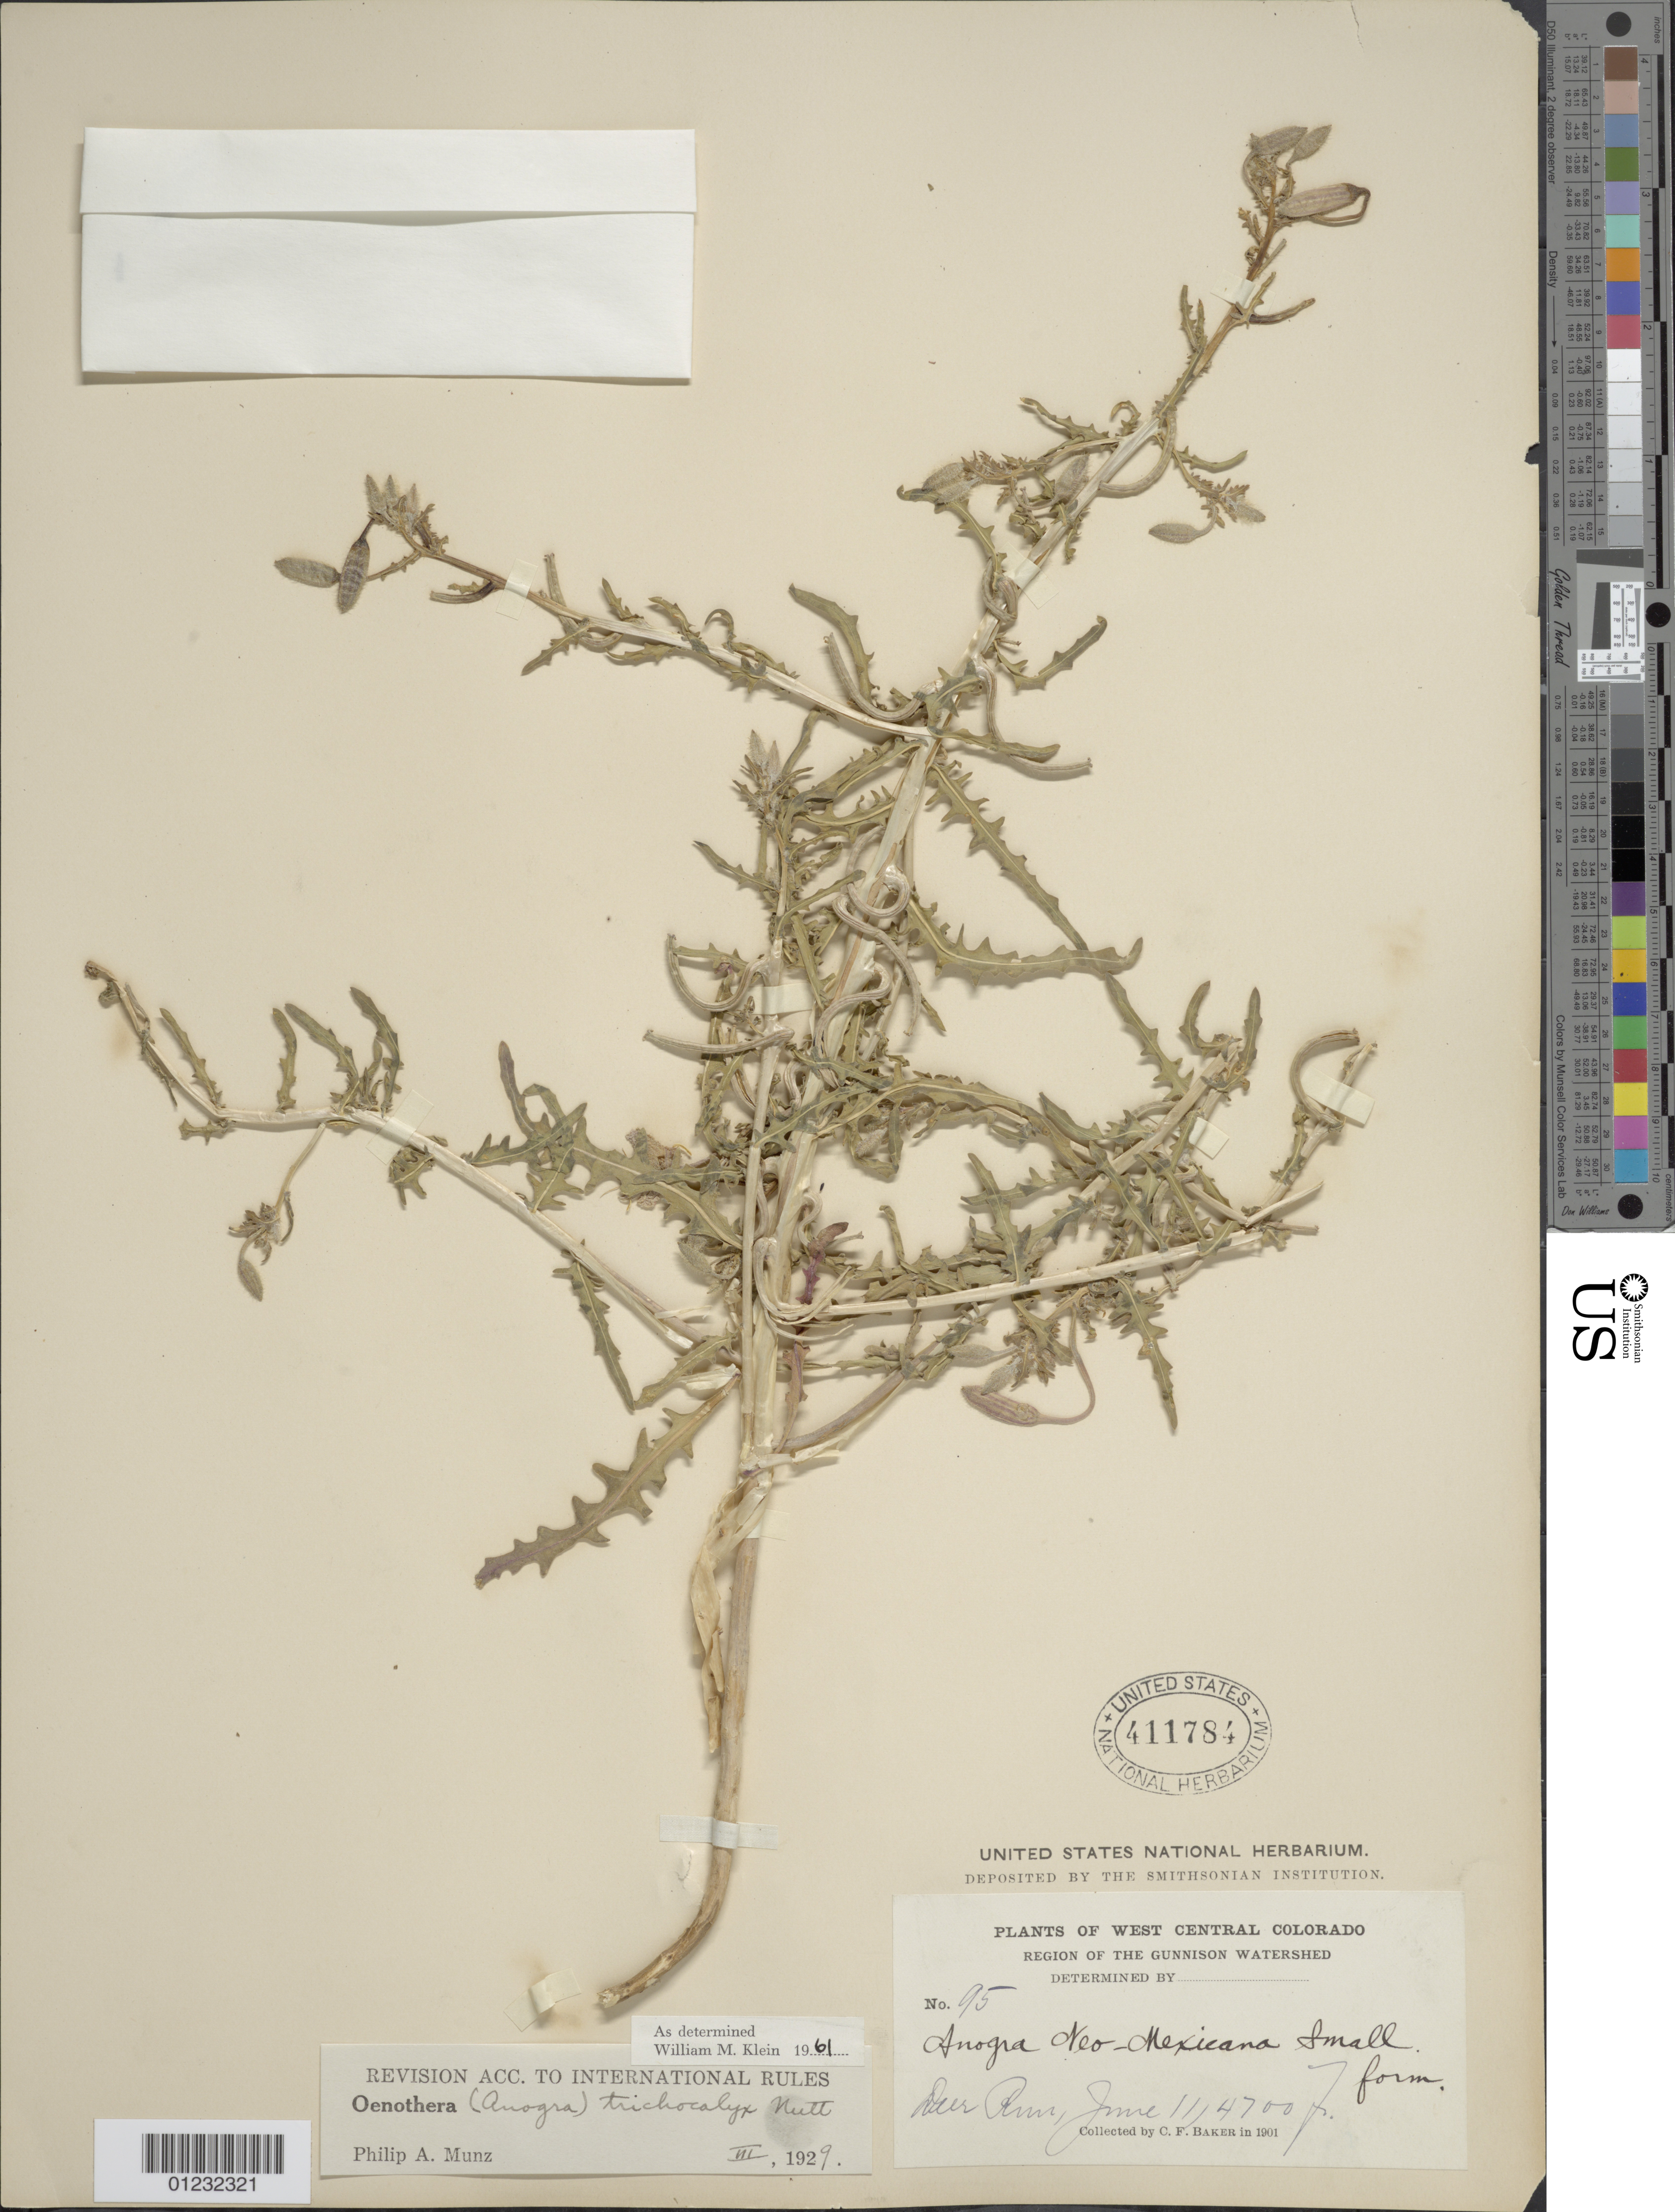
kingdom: Plantae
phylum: Tracheophyta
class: Magnoliopsida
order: Myrtales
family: Onagraceae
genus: Oenothera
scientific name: Oenothera pallida subsp. trichocalyx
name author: (Nutt.) Munz & W.M. Klein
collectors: C. F. Baker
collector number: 95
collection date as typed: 11 Jun 1901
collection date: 1901-06-11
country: United States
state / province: Colorado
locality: Deer Run.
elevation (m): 1433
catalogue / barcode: US 411784